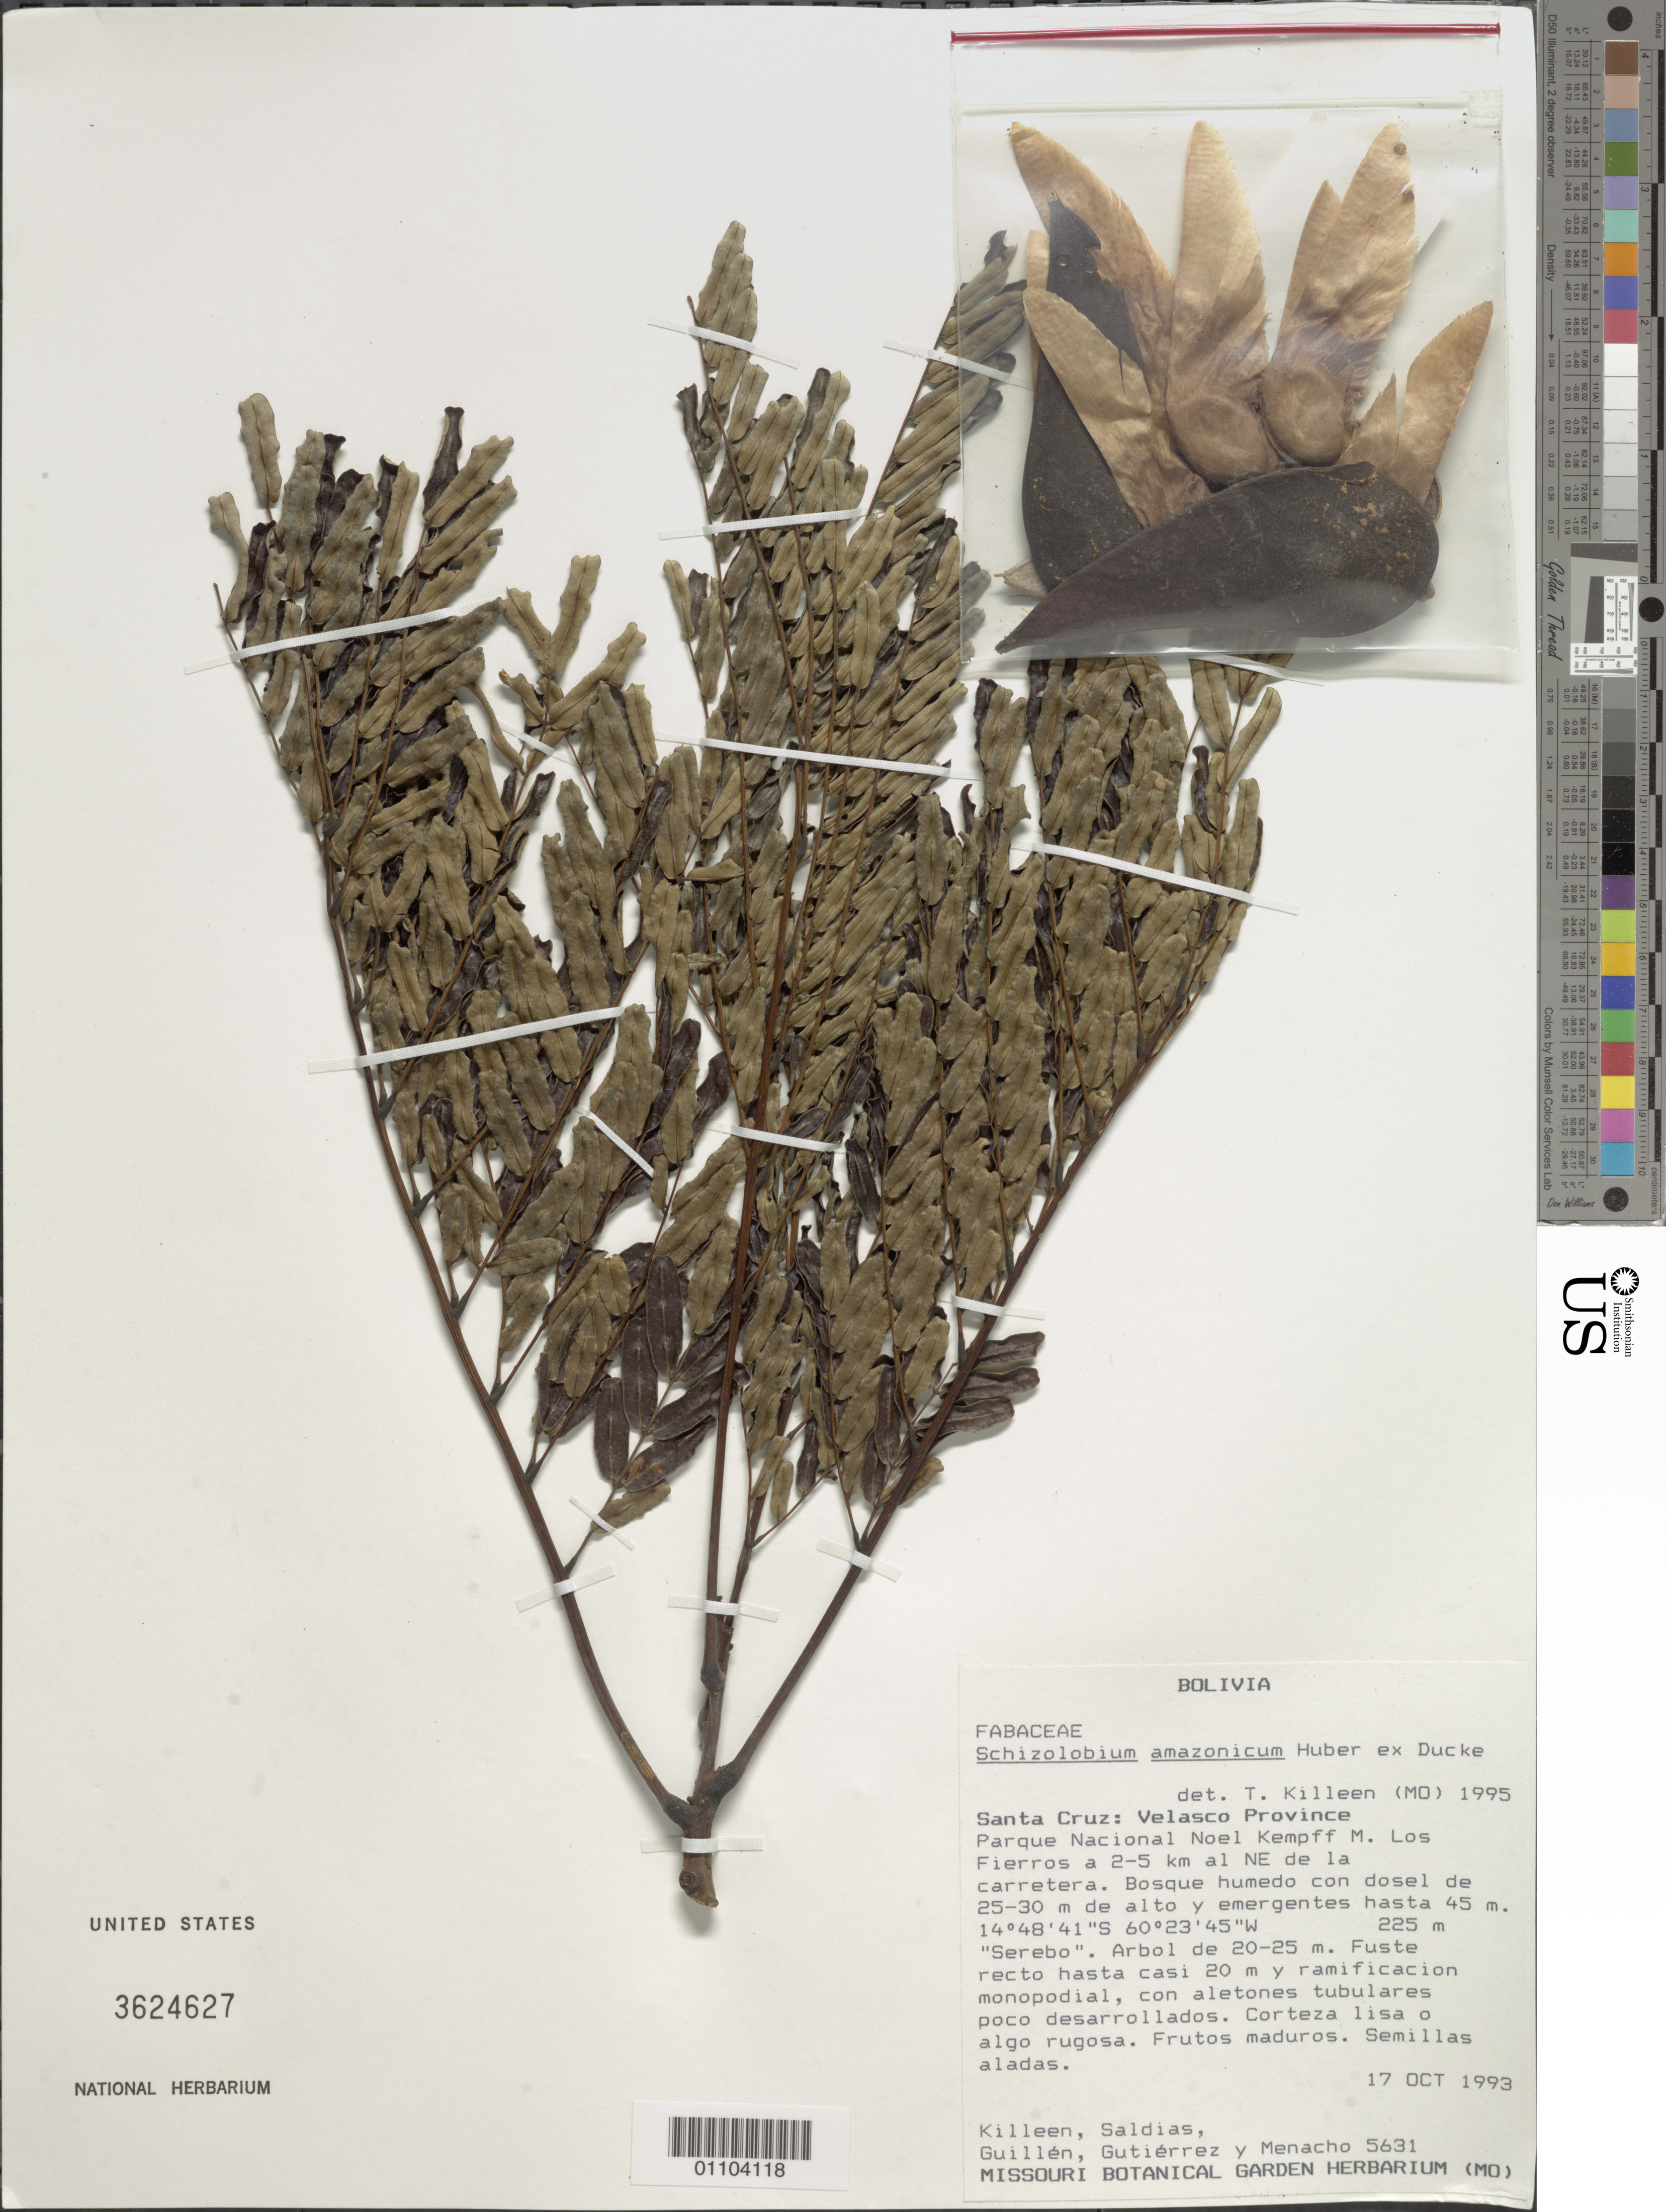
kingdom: Plantae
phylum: Tracheophyta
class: Magnoliopsida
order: Fabales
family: Fabaceae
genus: Schizolobium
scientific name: Schizolobium amazonicum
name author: Ducke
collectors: T. J. Killeen, M. Saldias Paz, R. Guillén V., Gutiérrez, -- & M. Menacho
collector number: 5631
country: Bolivia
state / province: Santa Cruz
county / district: Velasco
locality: Parque Nacional Noel Kempff M Los Fierros, NE of la Carretera.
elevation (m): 225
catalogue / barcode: US 3624627